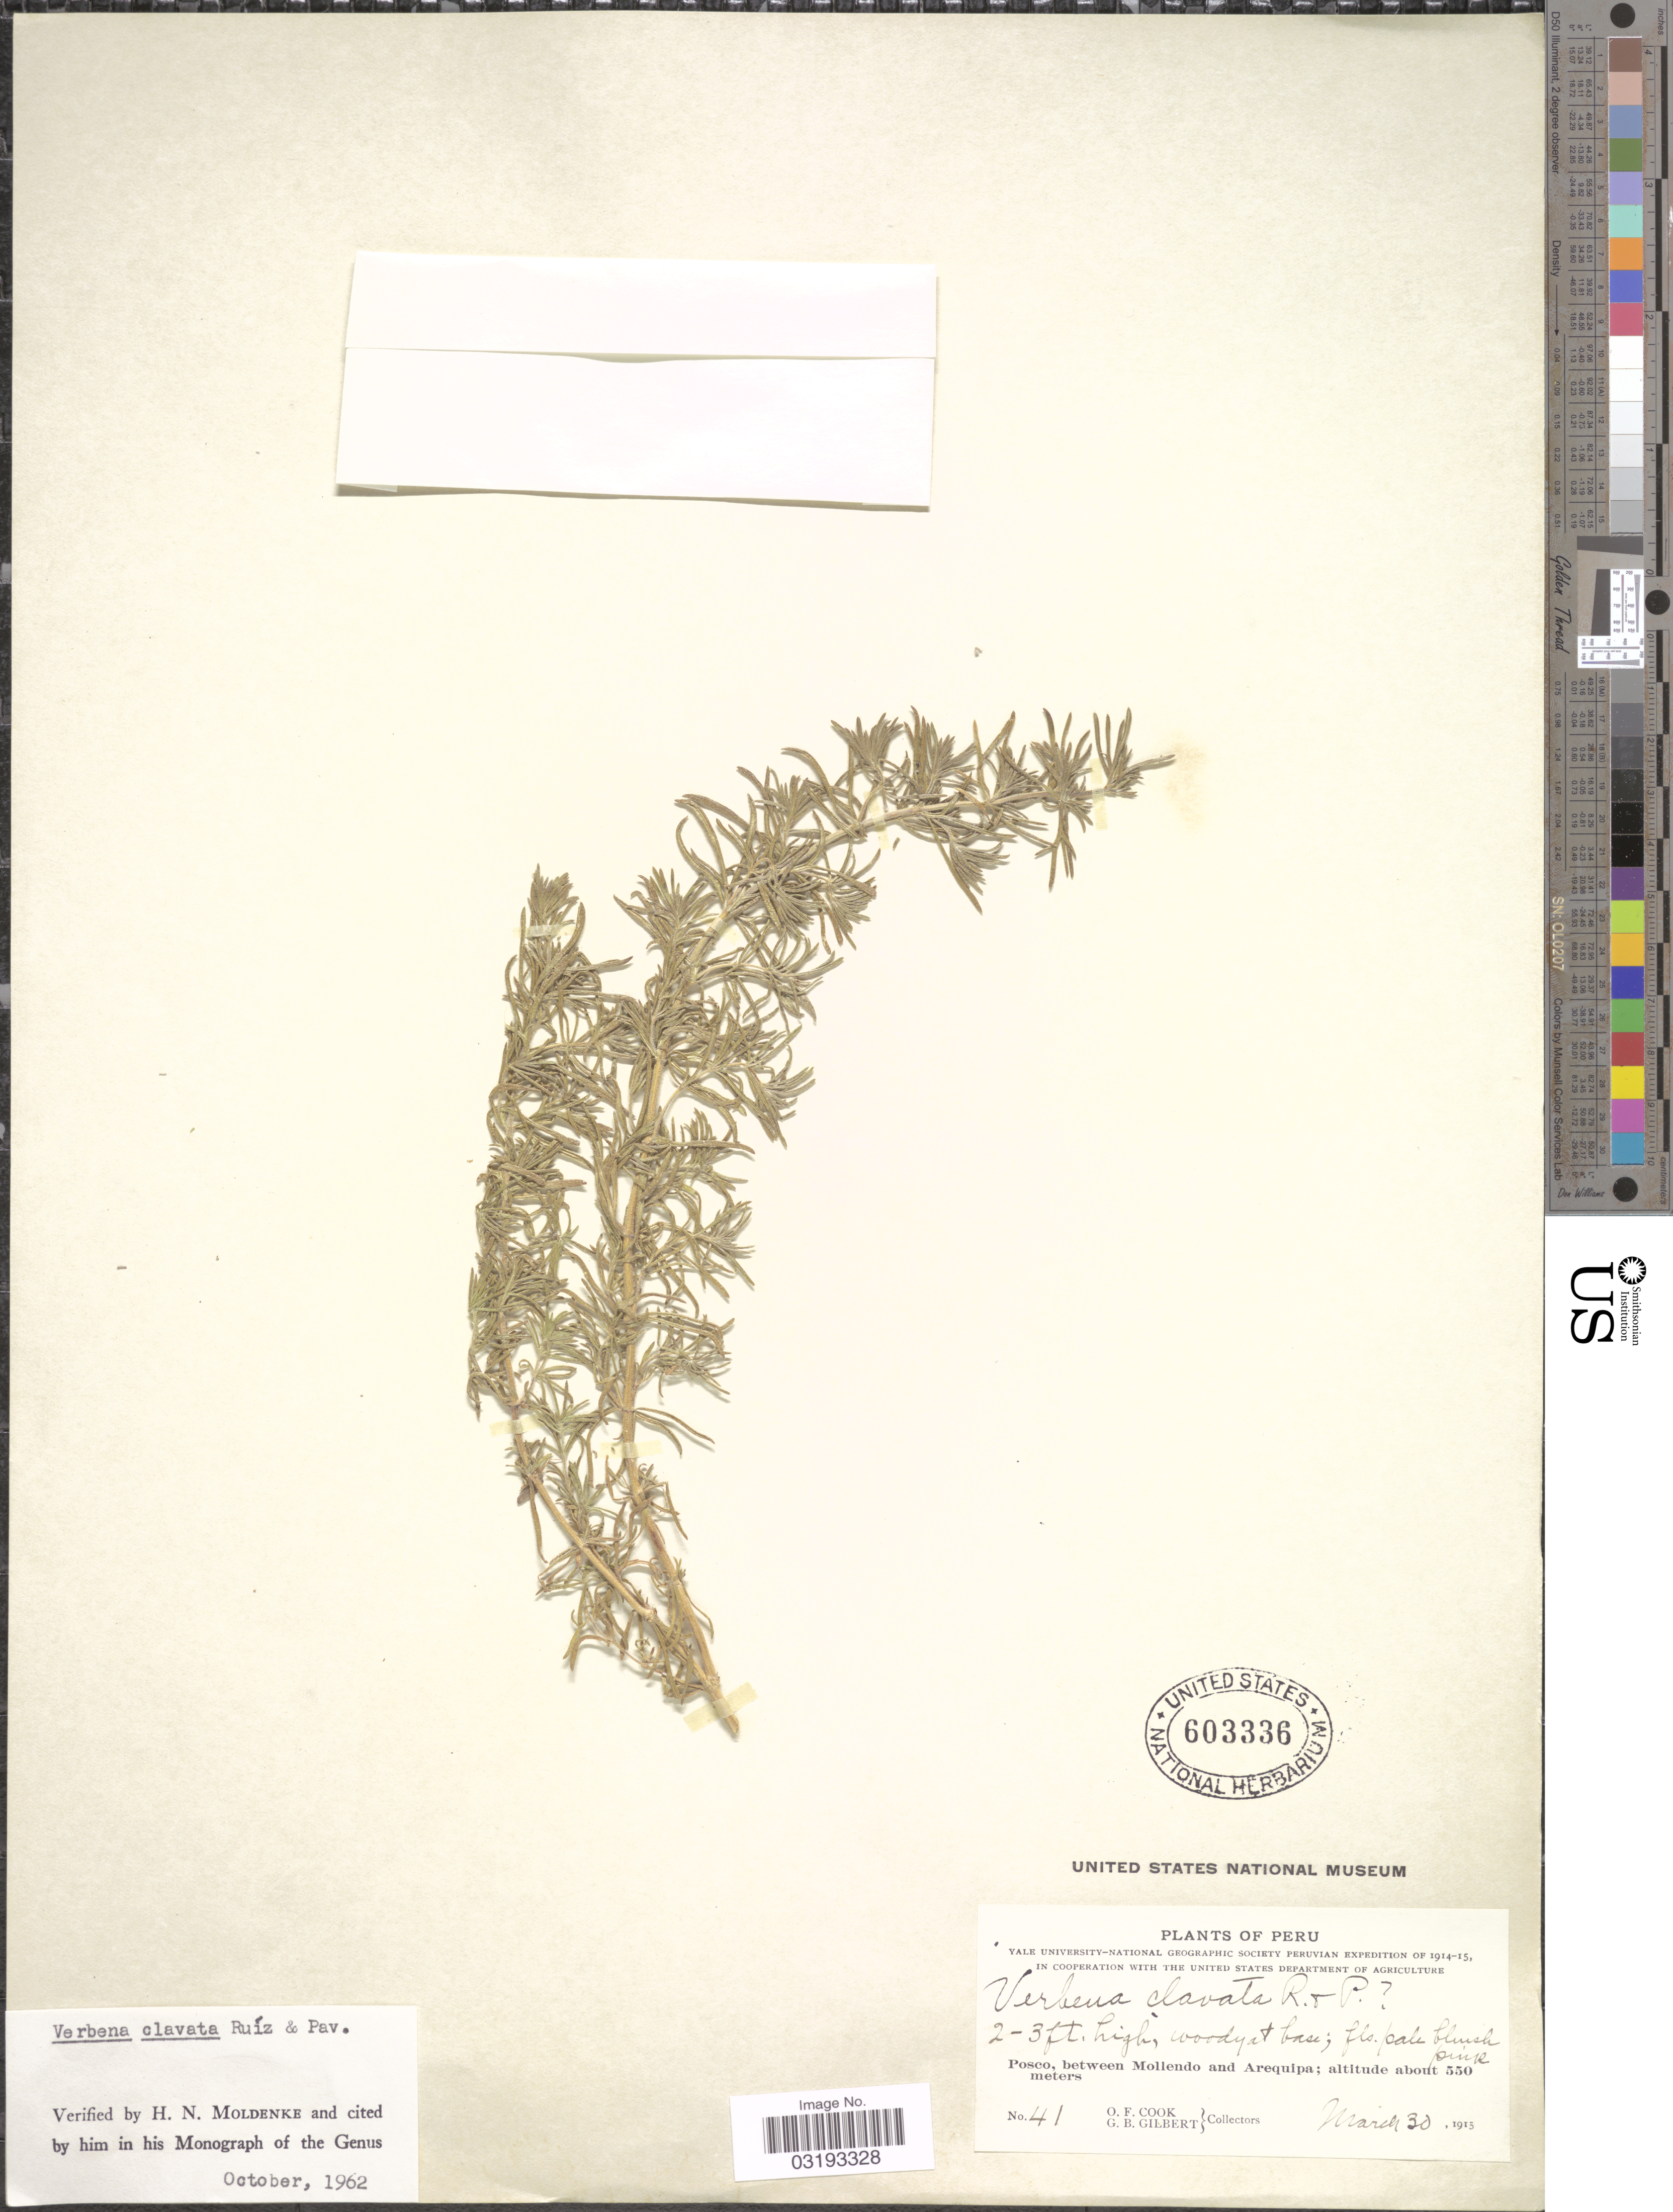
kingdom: Plantae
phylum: Tracheophyta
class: Magnoliopsida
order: Lamiales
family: Verbenaceae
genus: Verbena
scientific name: Verbena clavata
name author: Ruiz & Pav.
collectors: O. F. Cook & G. B. Gilbert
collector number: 41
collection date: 1915-03-30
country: Peru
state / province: Arequipa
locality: Posco between Mollendo and Arequipa.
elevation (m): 550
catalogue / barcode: US 603336